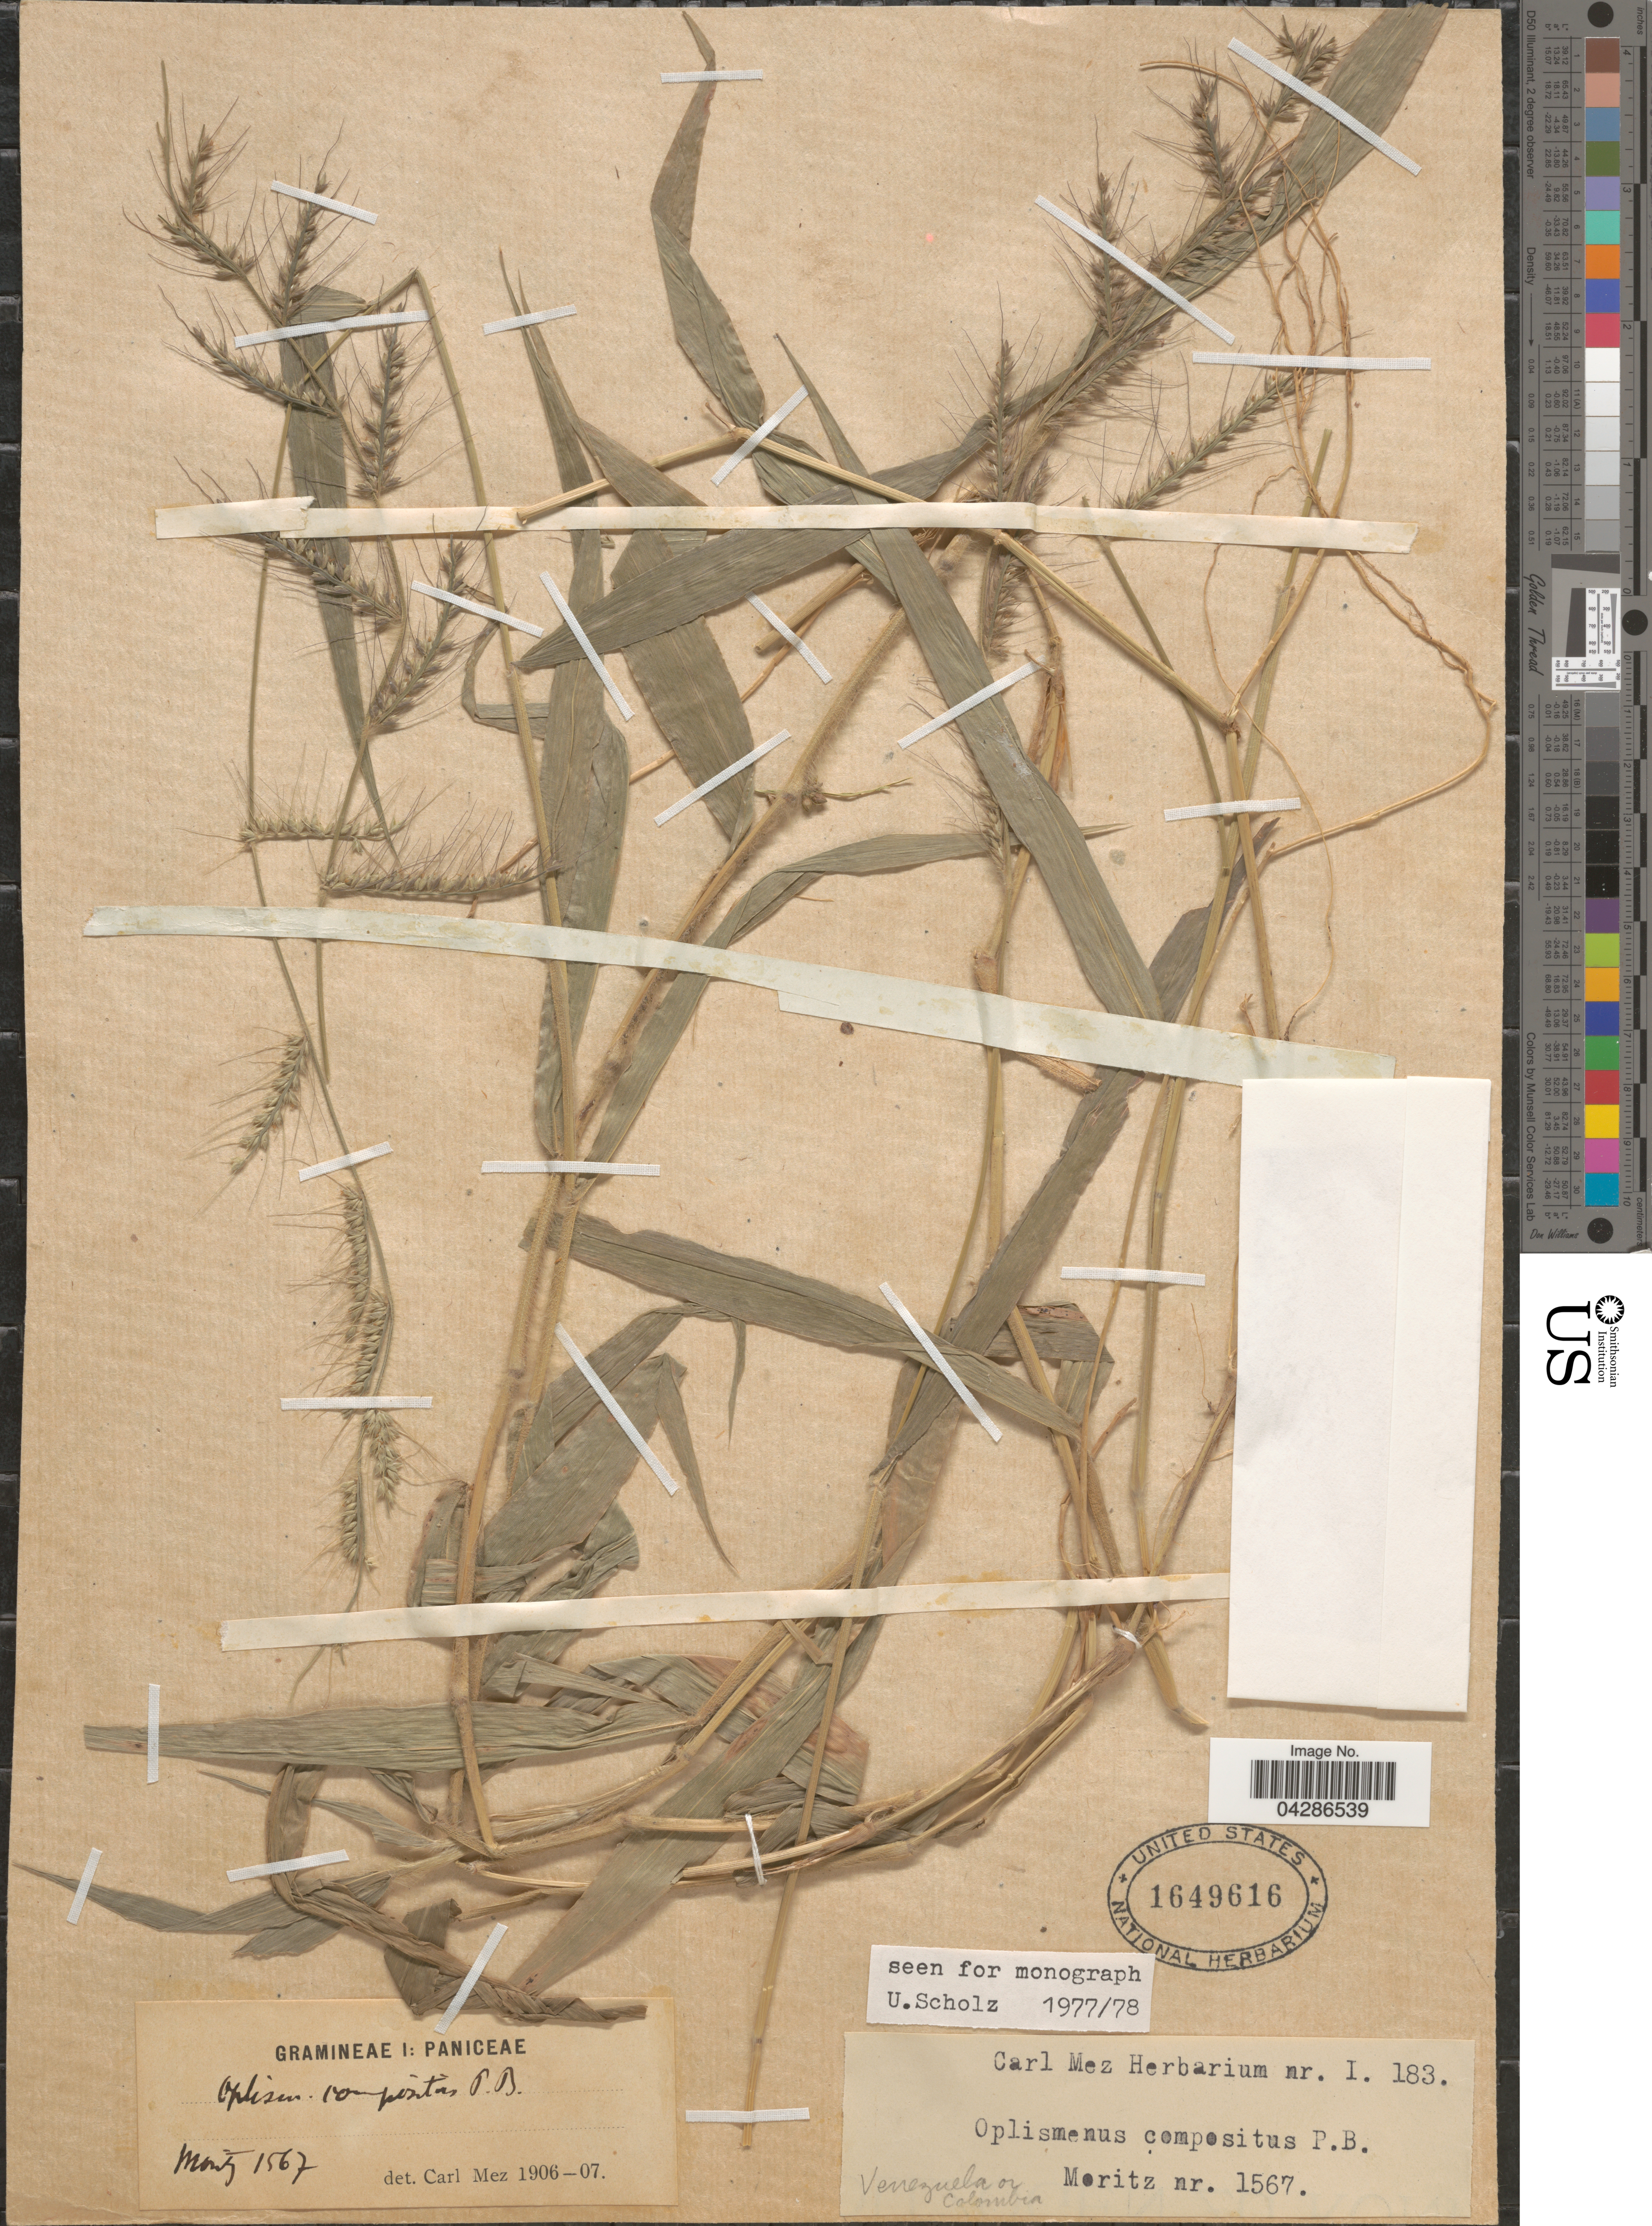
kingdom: Plantae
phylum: Tracheophyta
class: Liliopsida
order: Poales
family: Poaceae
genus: Oplismenus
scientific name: Oplismenus burmannii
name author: (Retz.) P. Beauv.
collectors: Moritz, --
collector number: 1567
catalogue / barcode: US 1649616